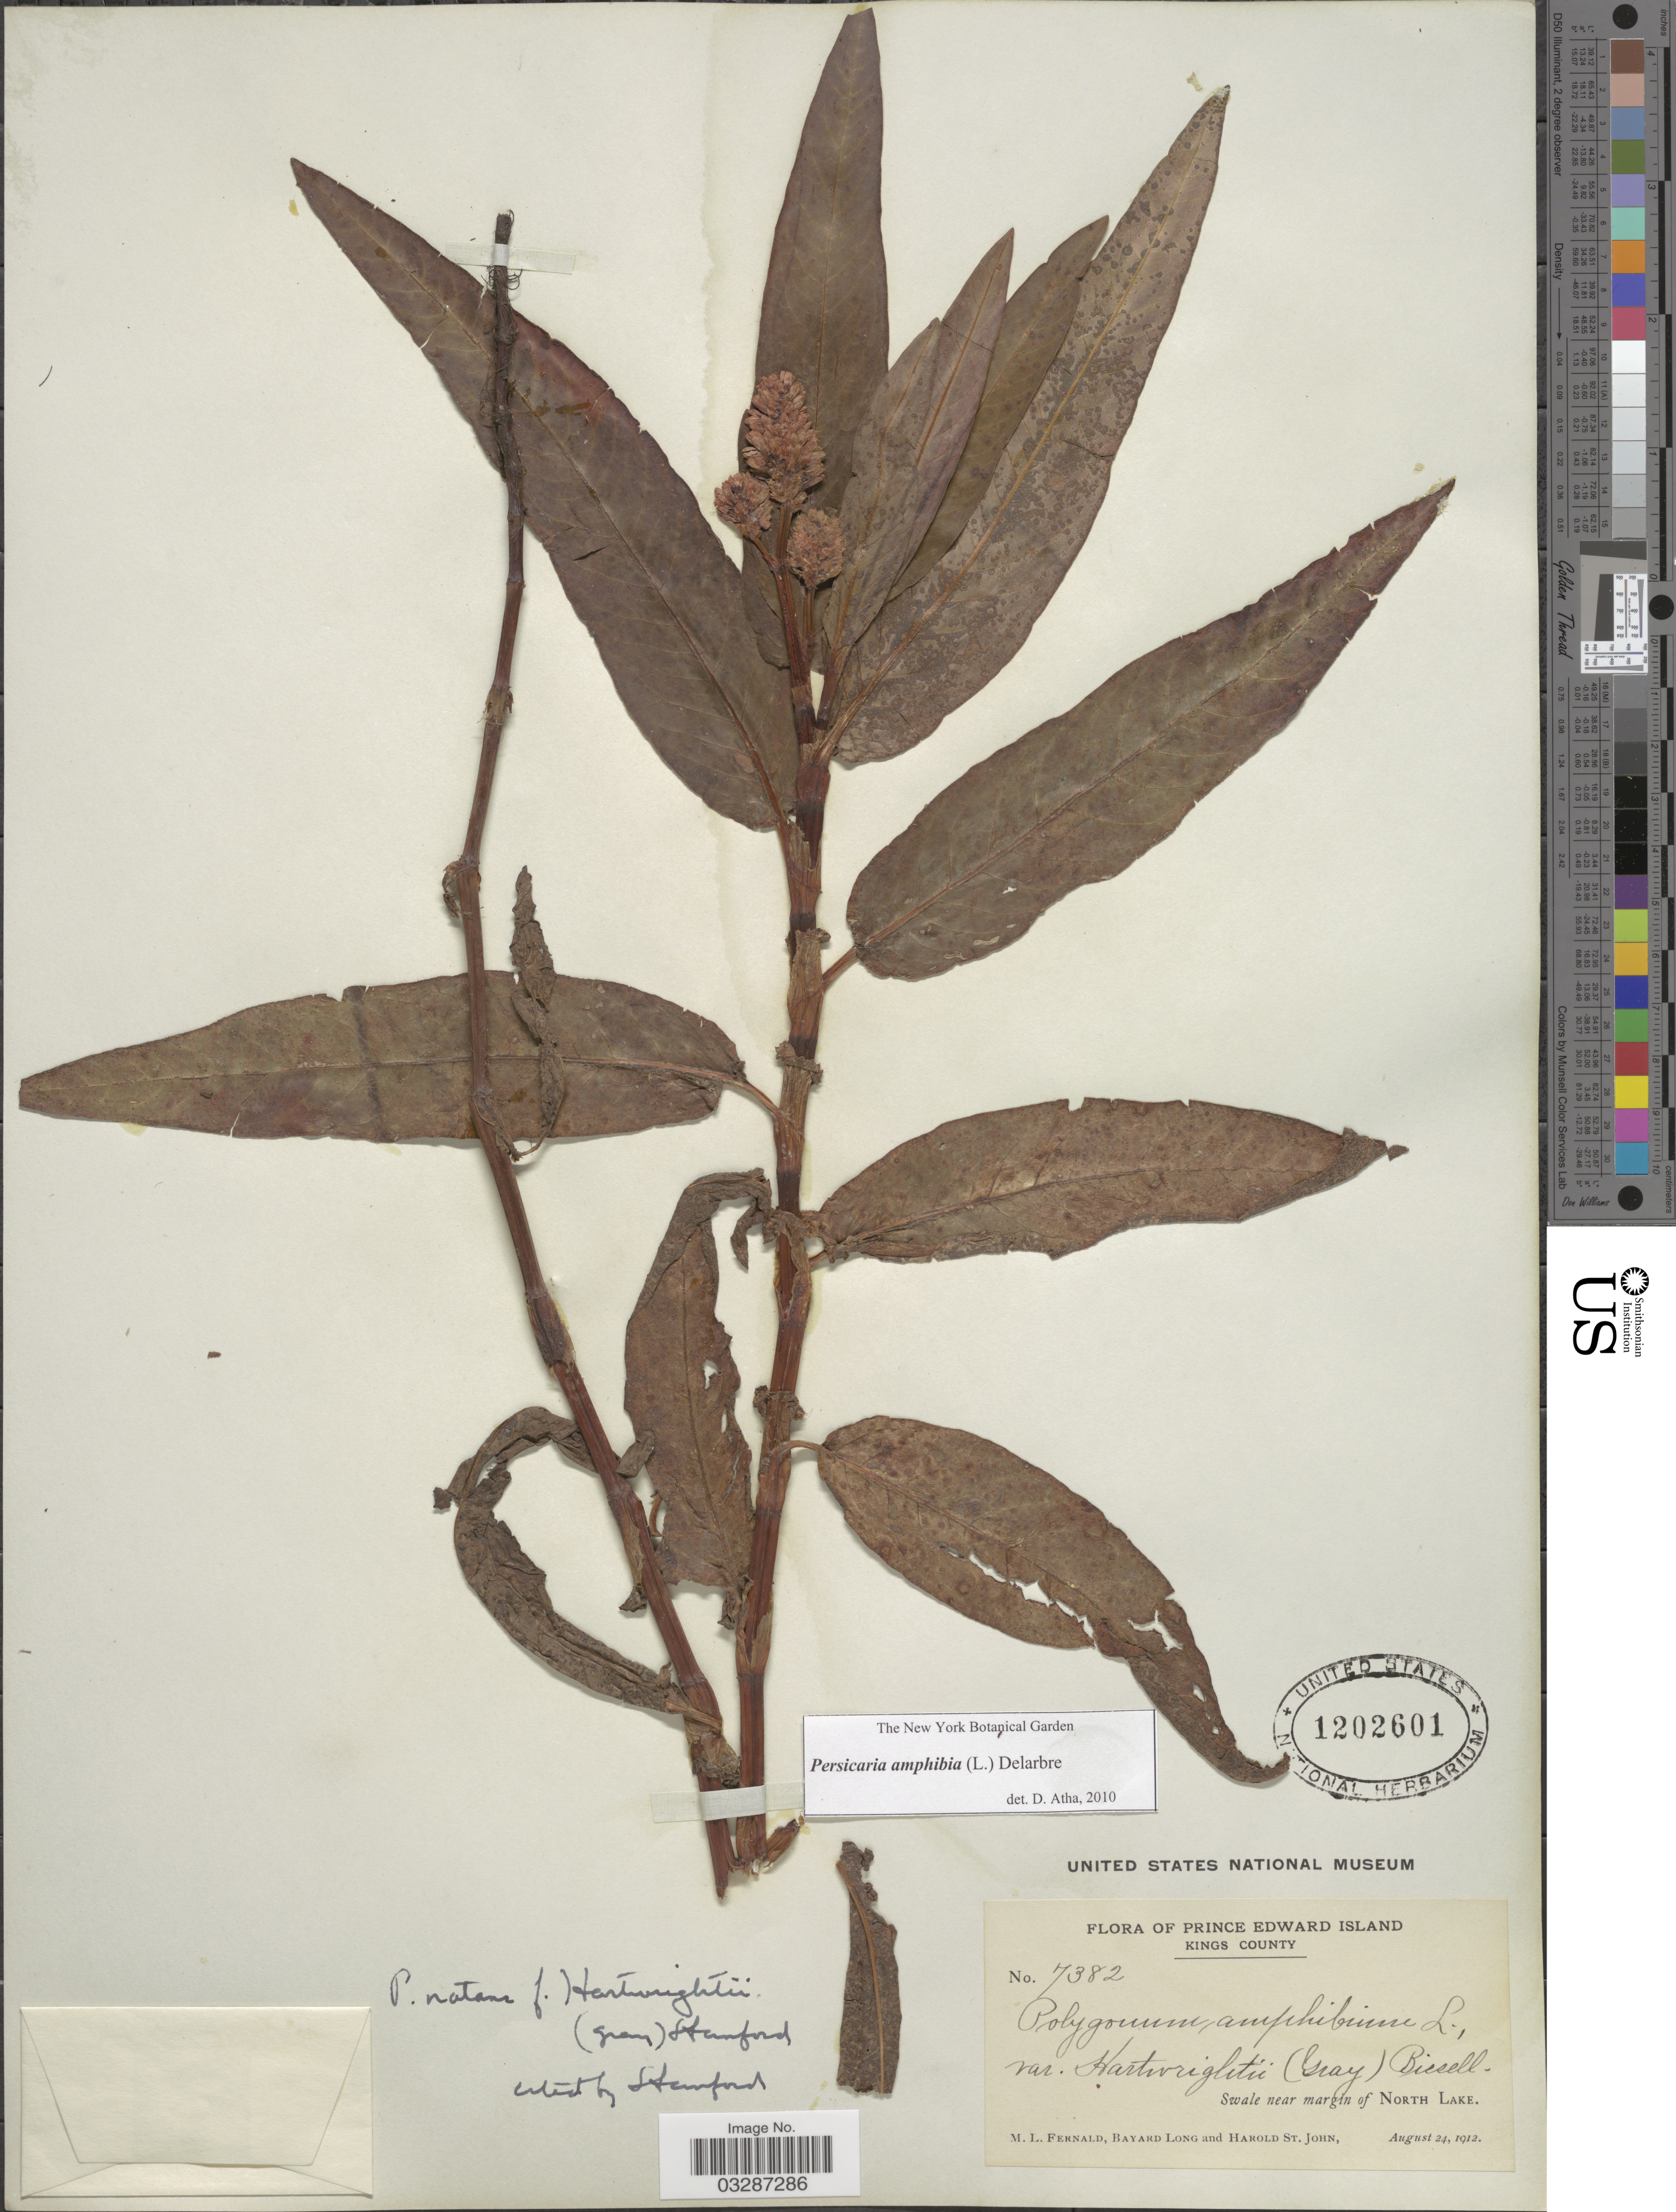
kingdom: Plantae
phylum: Tracheophyta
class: Magnoliopsida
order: Caryophyllales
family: Polygonaceae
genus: Persicaria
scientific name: Persicaria amphibia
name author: (L.) Delarbre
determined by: Atha, D. E.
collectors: M. L. Fernald, B. Long & H. St. John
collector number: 7382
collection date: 1912-08-24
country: Canada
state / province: Prince Edward Island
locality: Kings County. Swale near margin of North Lake.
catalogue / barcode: US 1202601